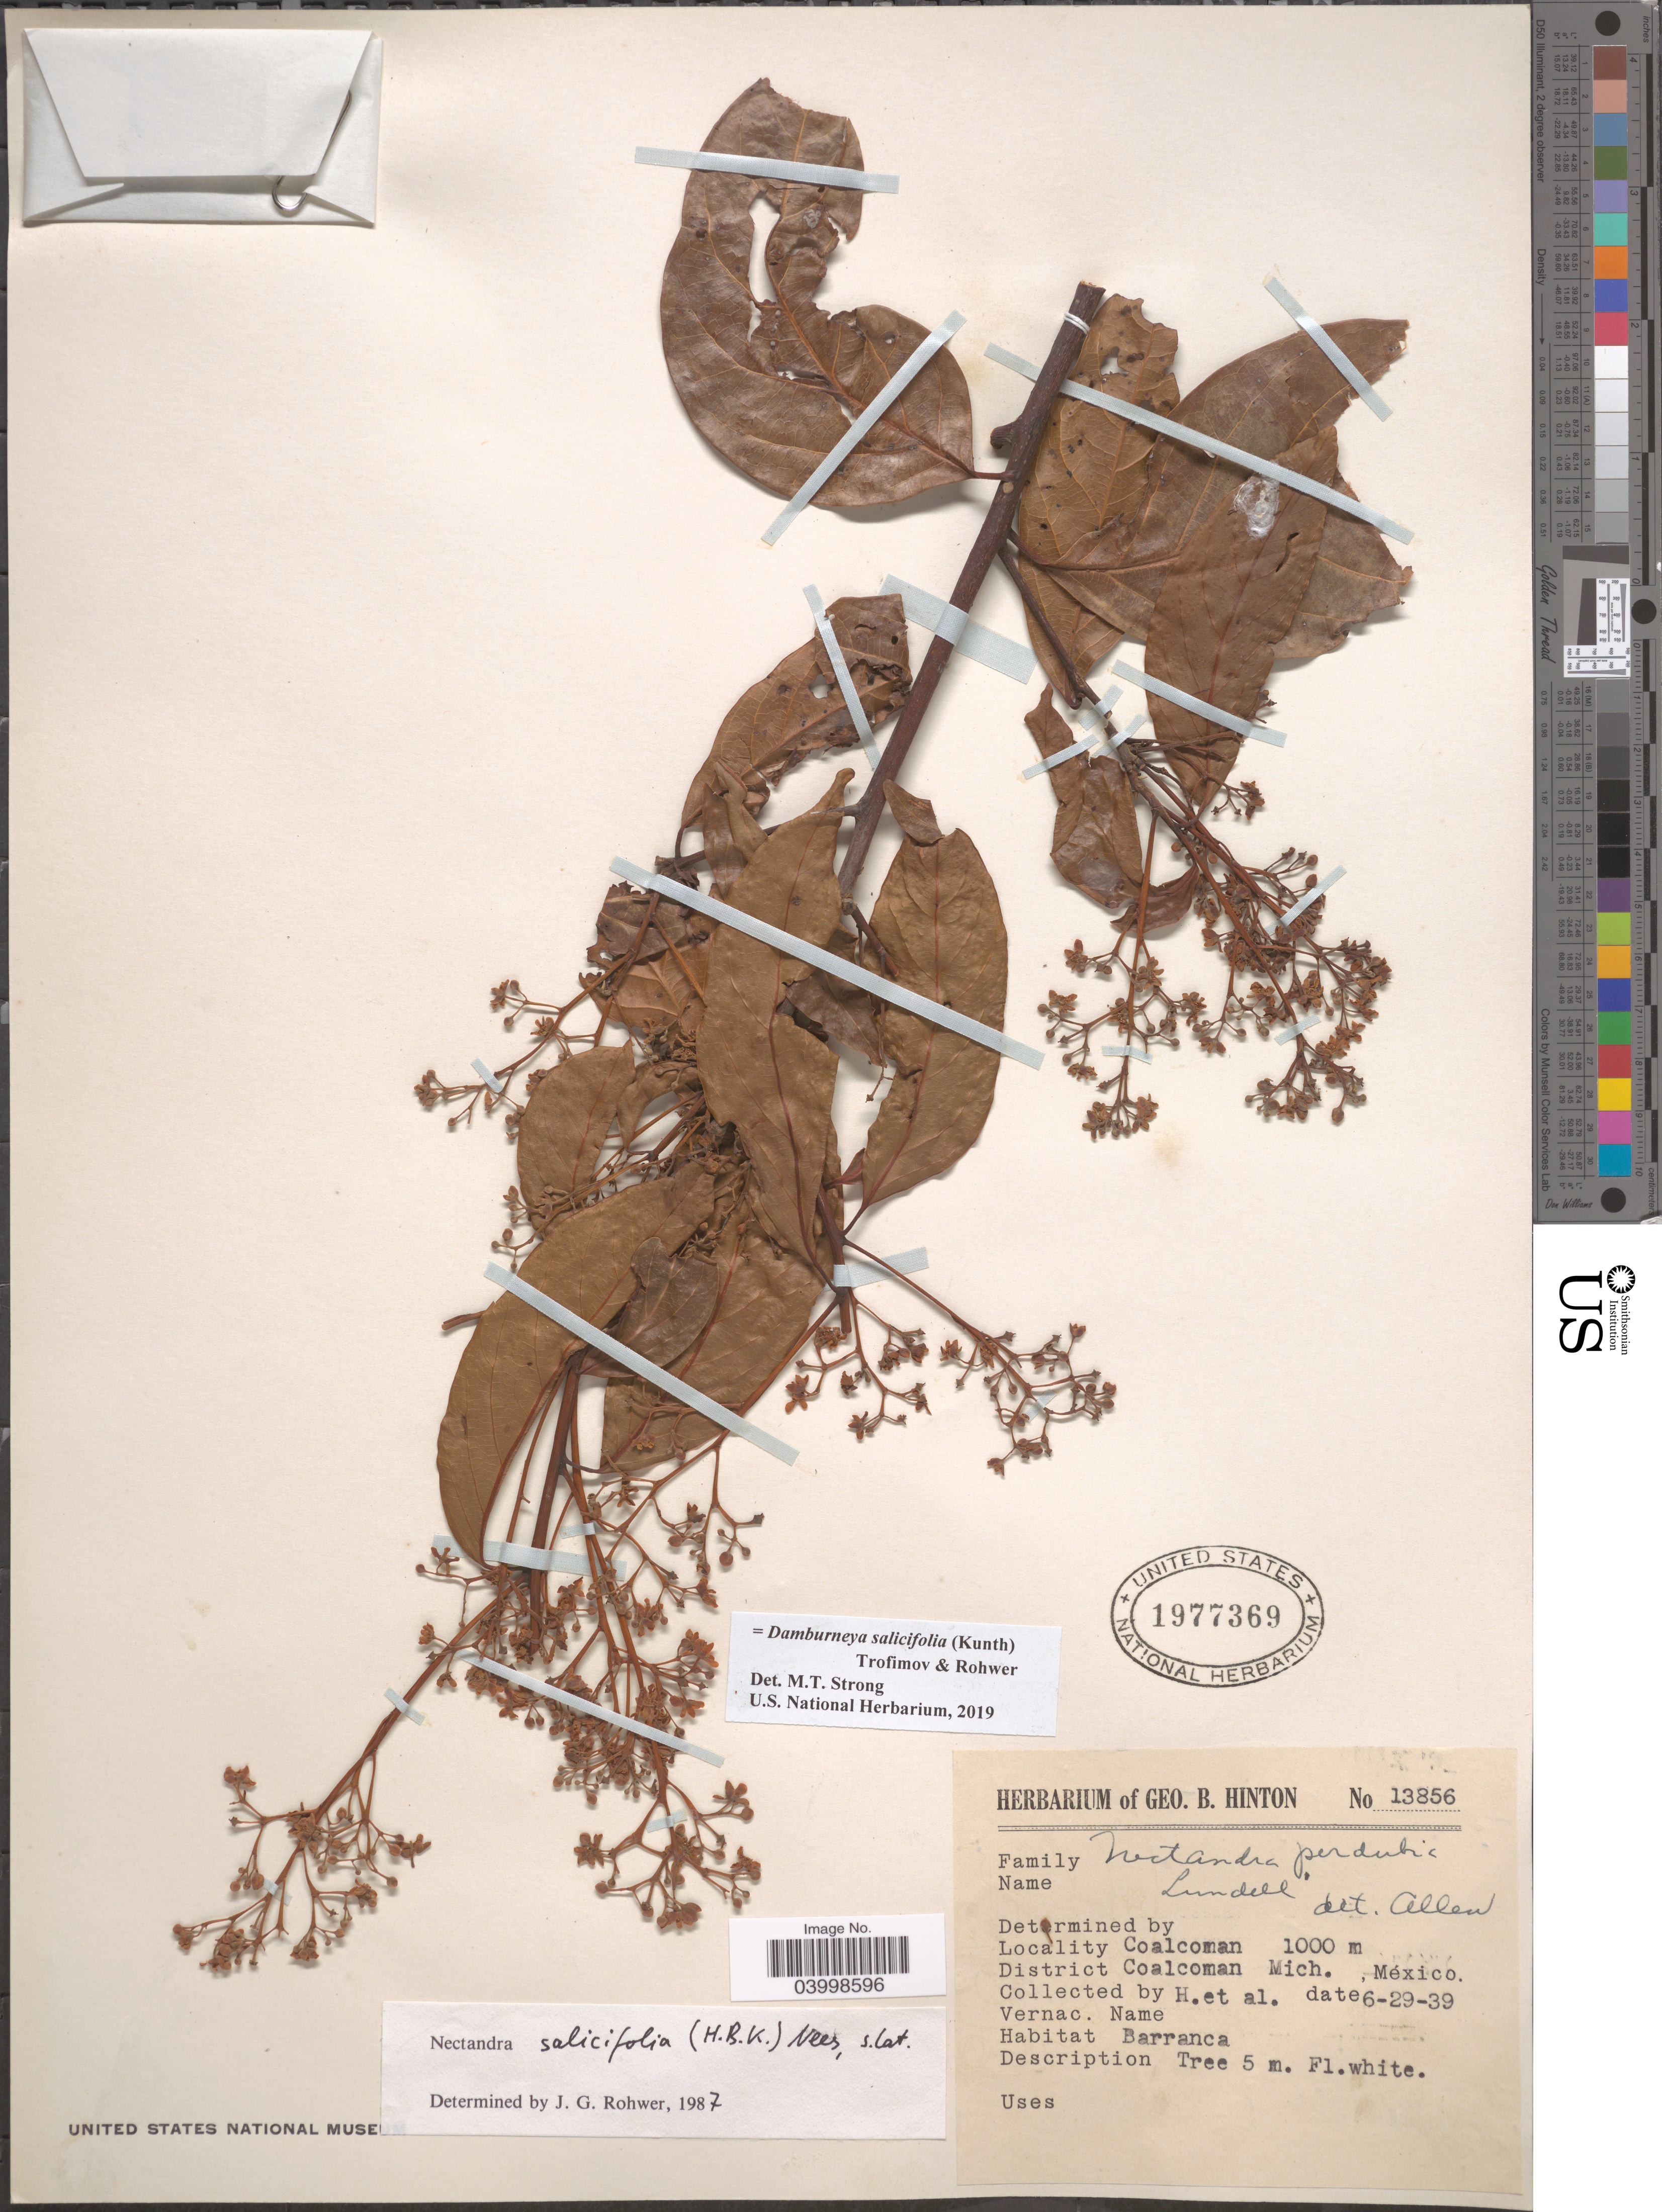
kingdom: Plantae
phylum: Tracheophyta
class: Magnoliopsida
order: Laurales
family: Lauraceae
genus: Damburneya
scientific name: Damburneya salicifolia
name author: (Kunth) Trofimov & Rohwer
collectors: G. B. Hinton & et al.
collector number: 13856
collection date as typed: Transcribed d/m/y: 29/6/39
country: Mexico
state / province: Michoacán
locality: Coalcoman. District Coalcoman.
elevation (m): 1000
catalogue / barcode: US 1977369